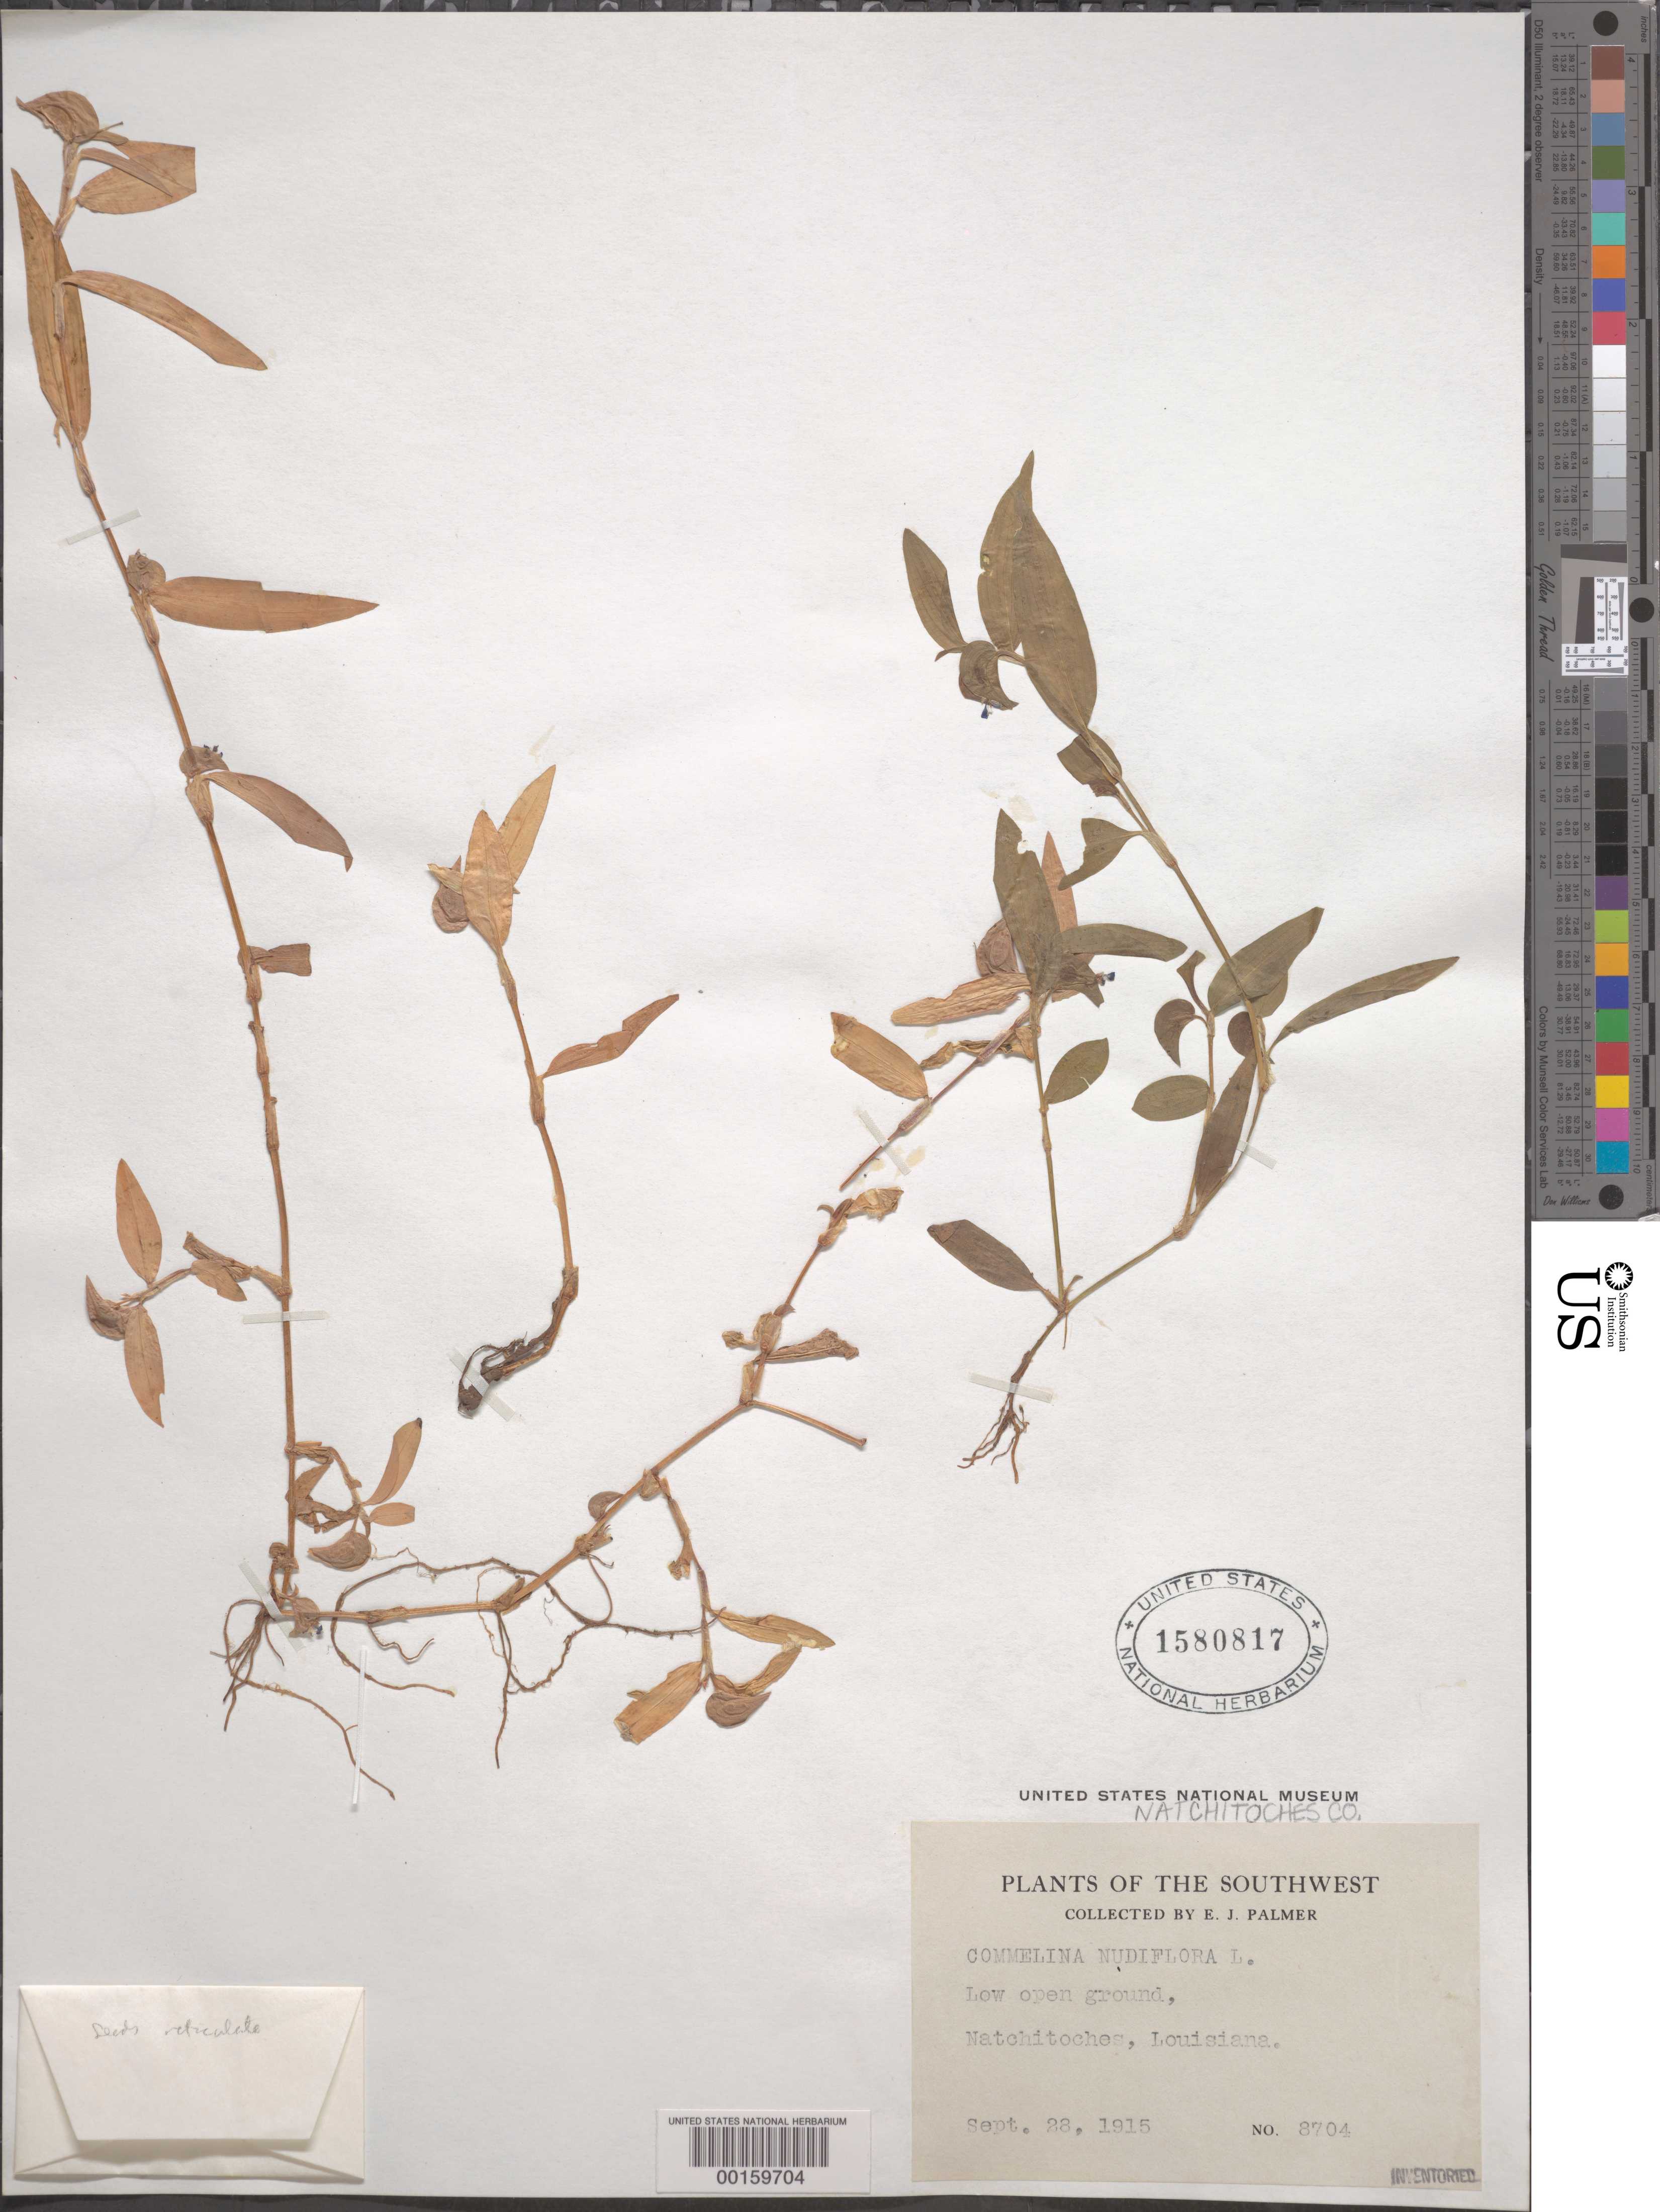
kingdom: Plantae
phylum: Tracheophyta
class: Liliopsida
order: Commelinales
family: Commelinaceae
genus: Commelina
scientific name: Commelina diffusa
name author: Burm. f.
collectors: E. J. Palmer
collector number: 8704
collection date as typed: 28 Sep 1915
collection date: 1915-09-28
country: United States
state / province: Louisiana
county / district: Natchitoches Parish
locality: Natchitoches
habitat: Low open ground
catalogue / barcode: US 1580817